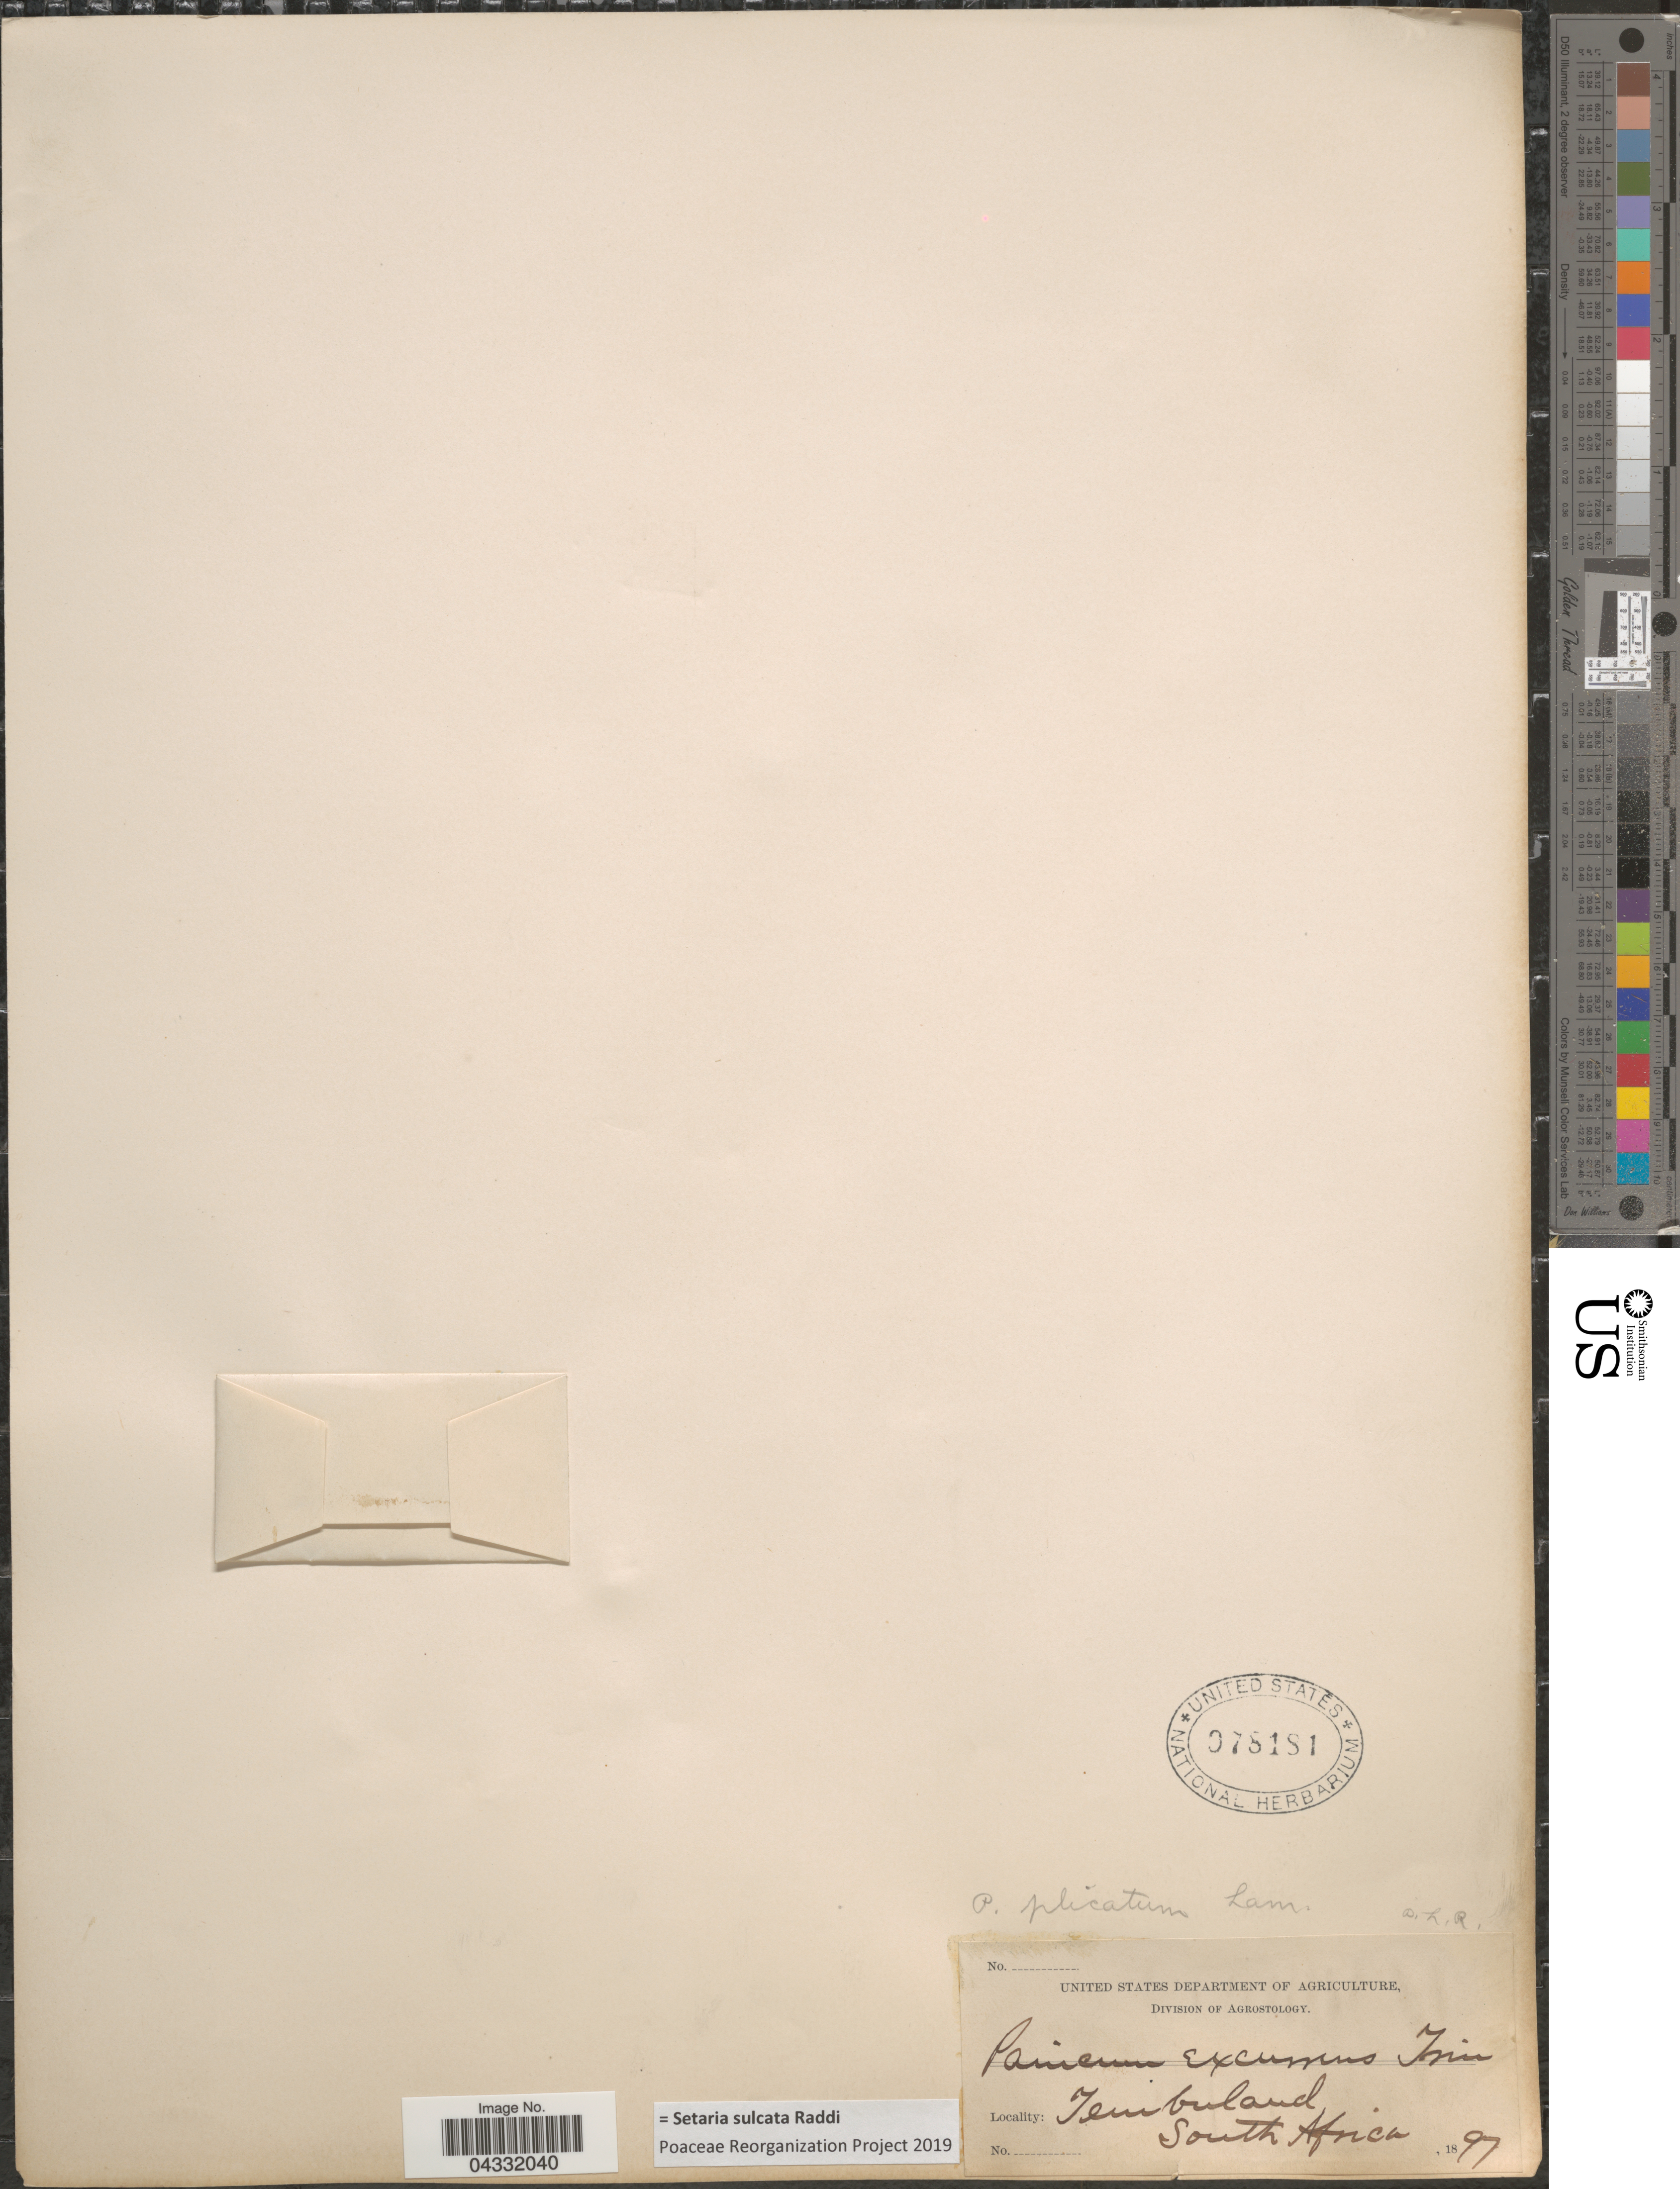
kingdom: Plantae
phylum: Tracheophyta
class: Liliopsida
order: Poales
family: Poaceae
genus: Setaria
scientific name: Setaria sulcata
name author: Raddi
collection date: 1897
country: South Africa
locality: Tembuland.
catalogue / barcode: US 978181